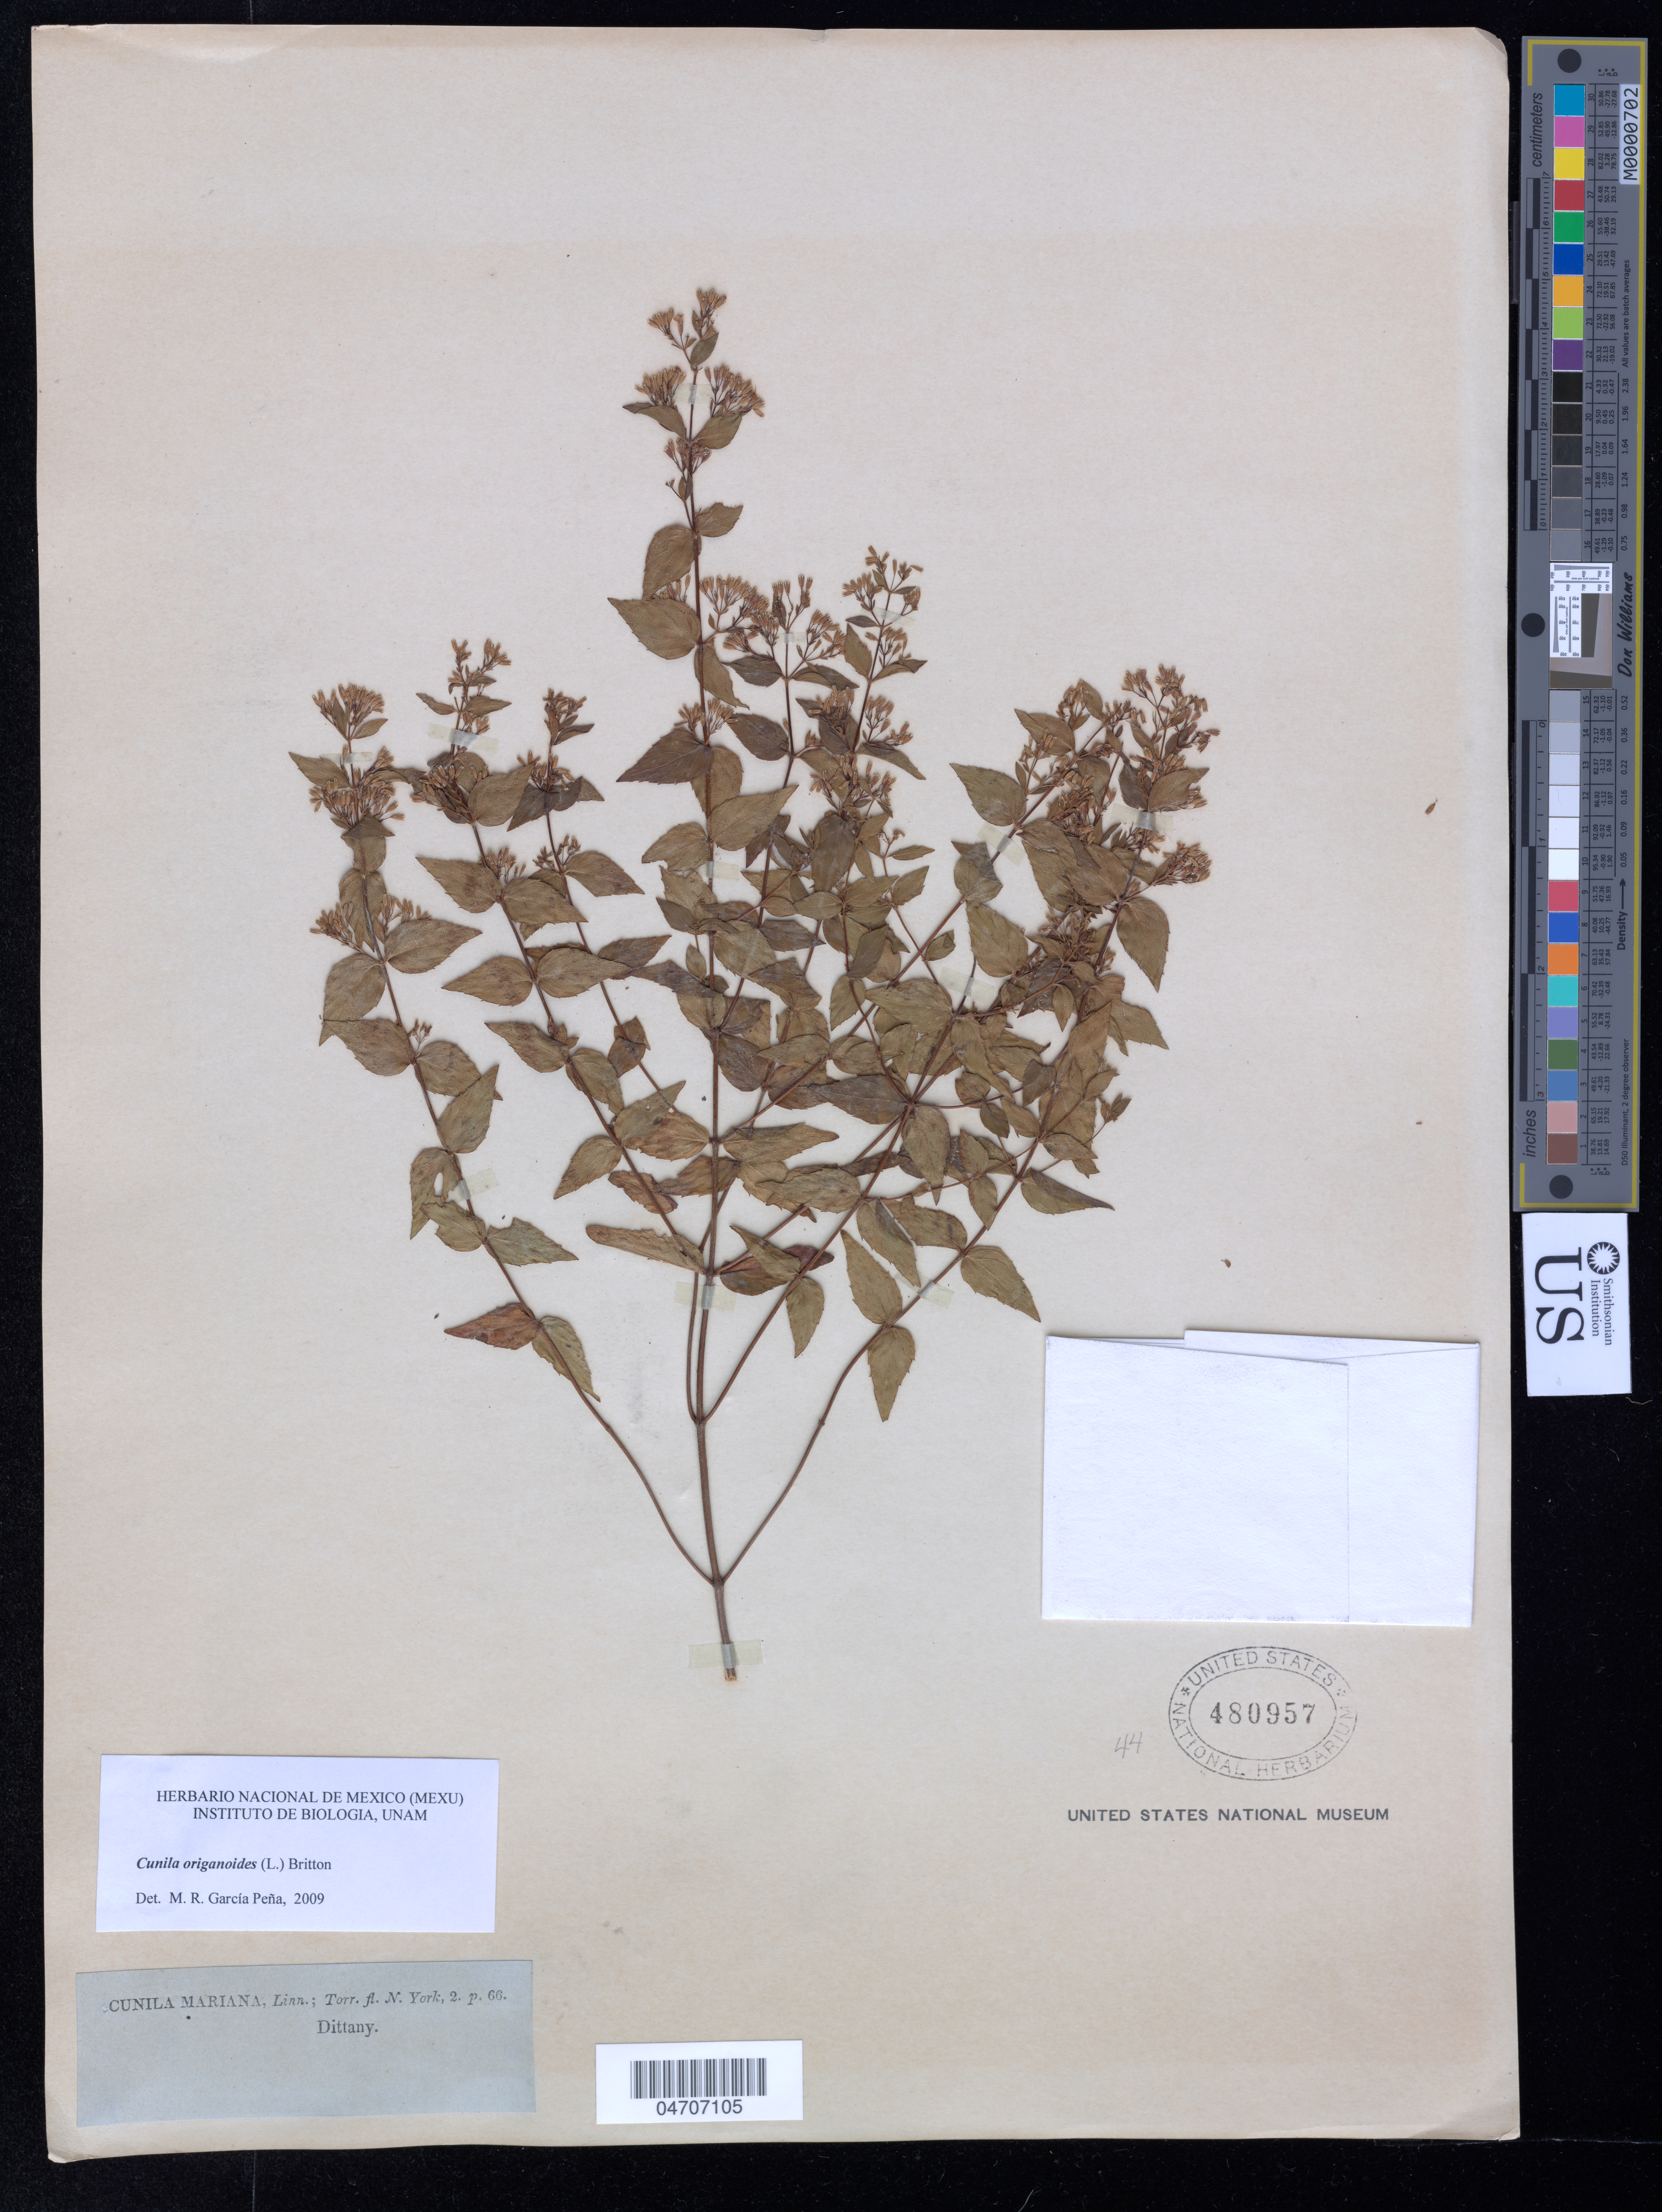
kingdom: Plantae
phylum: Tracheophyta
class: Magnoliopsida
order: Lamiales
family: Lamiaceae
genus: Cunila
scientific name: Cunila origanoides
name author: (L.) Britton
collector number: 44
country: United States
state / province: New York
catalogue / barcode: US 480957